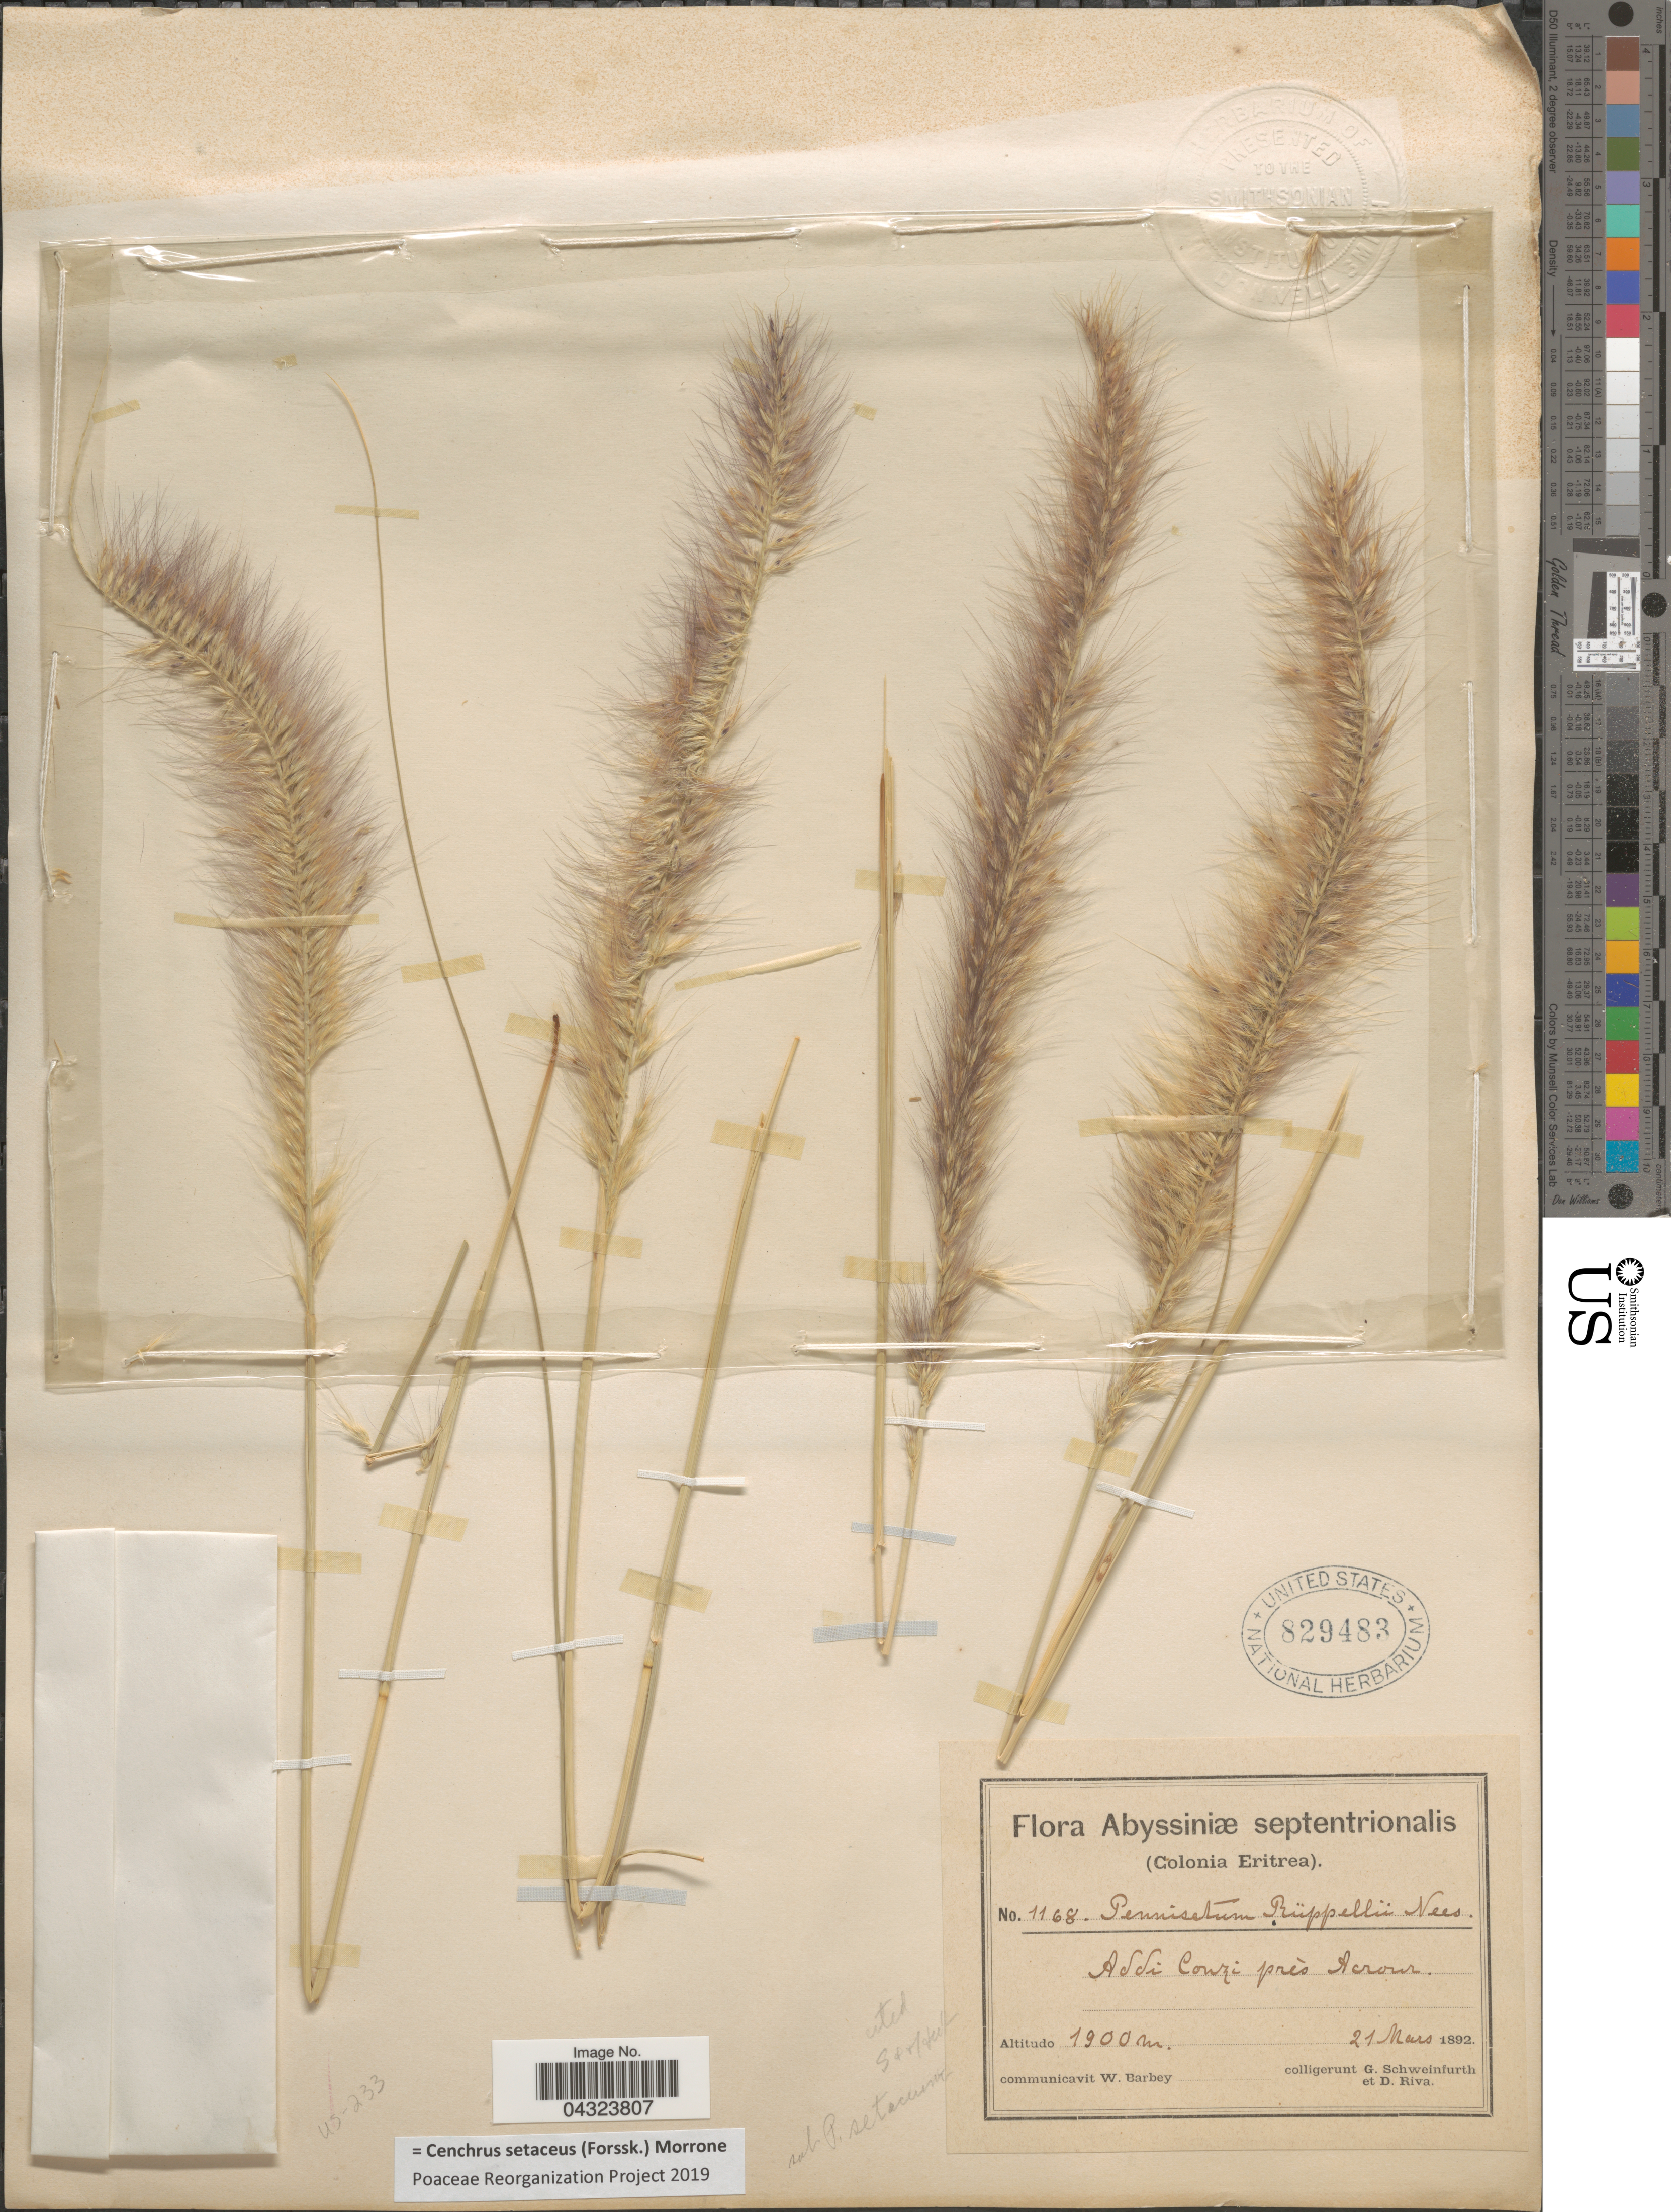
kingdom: Plantae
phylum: Tracheophyta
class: Liliopsida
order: Poales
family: Poaceae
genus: Cenchrus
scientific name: Cenchrus setaceus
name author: (Forssk.) Morrone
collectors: G. A. Schweinfurth (herbarium) & D. Riva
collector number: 1168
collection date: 1892-03-21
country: Eritrea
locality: Abyssiniæ septentrionalis. (Colonia Eritrea). Addi Conzi près Acrour.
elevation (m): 1900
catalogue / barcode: US 829483